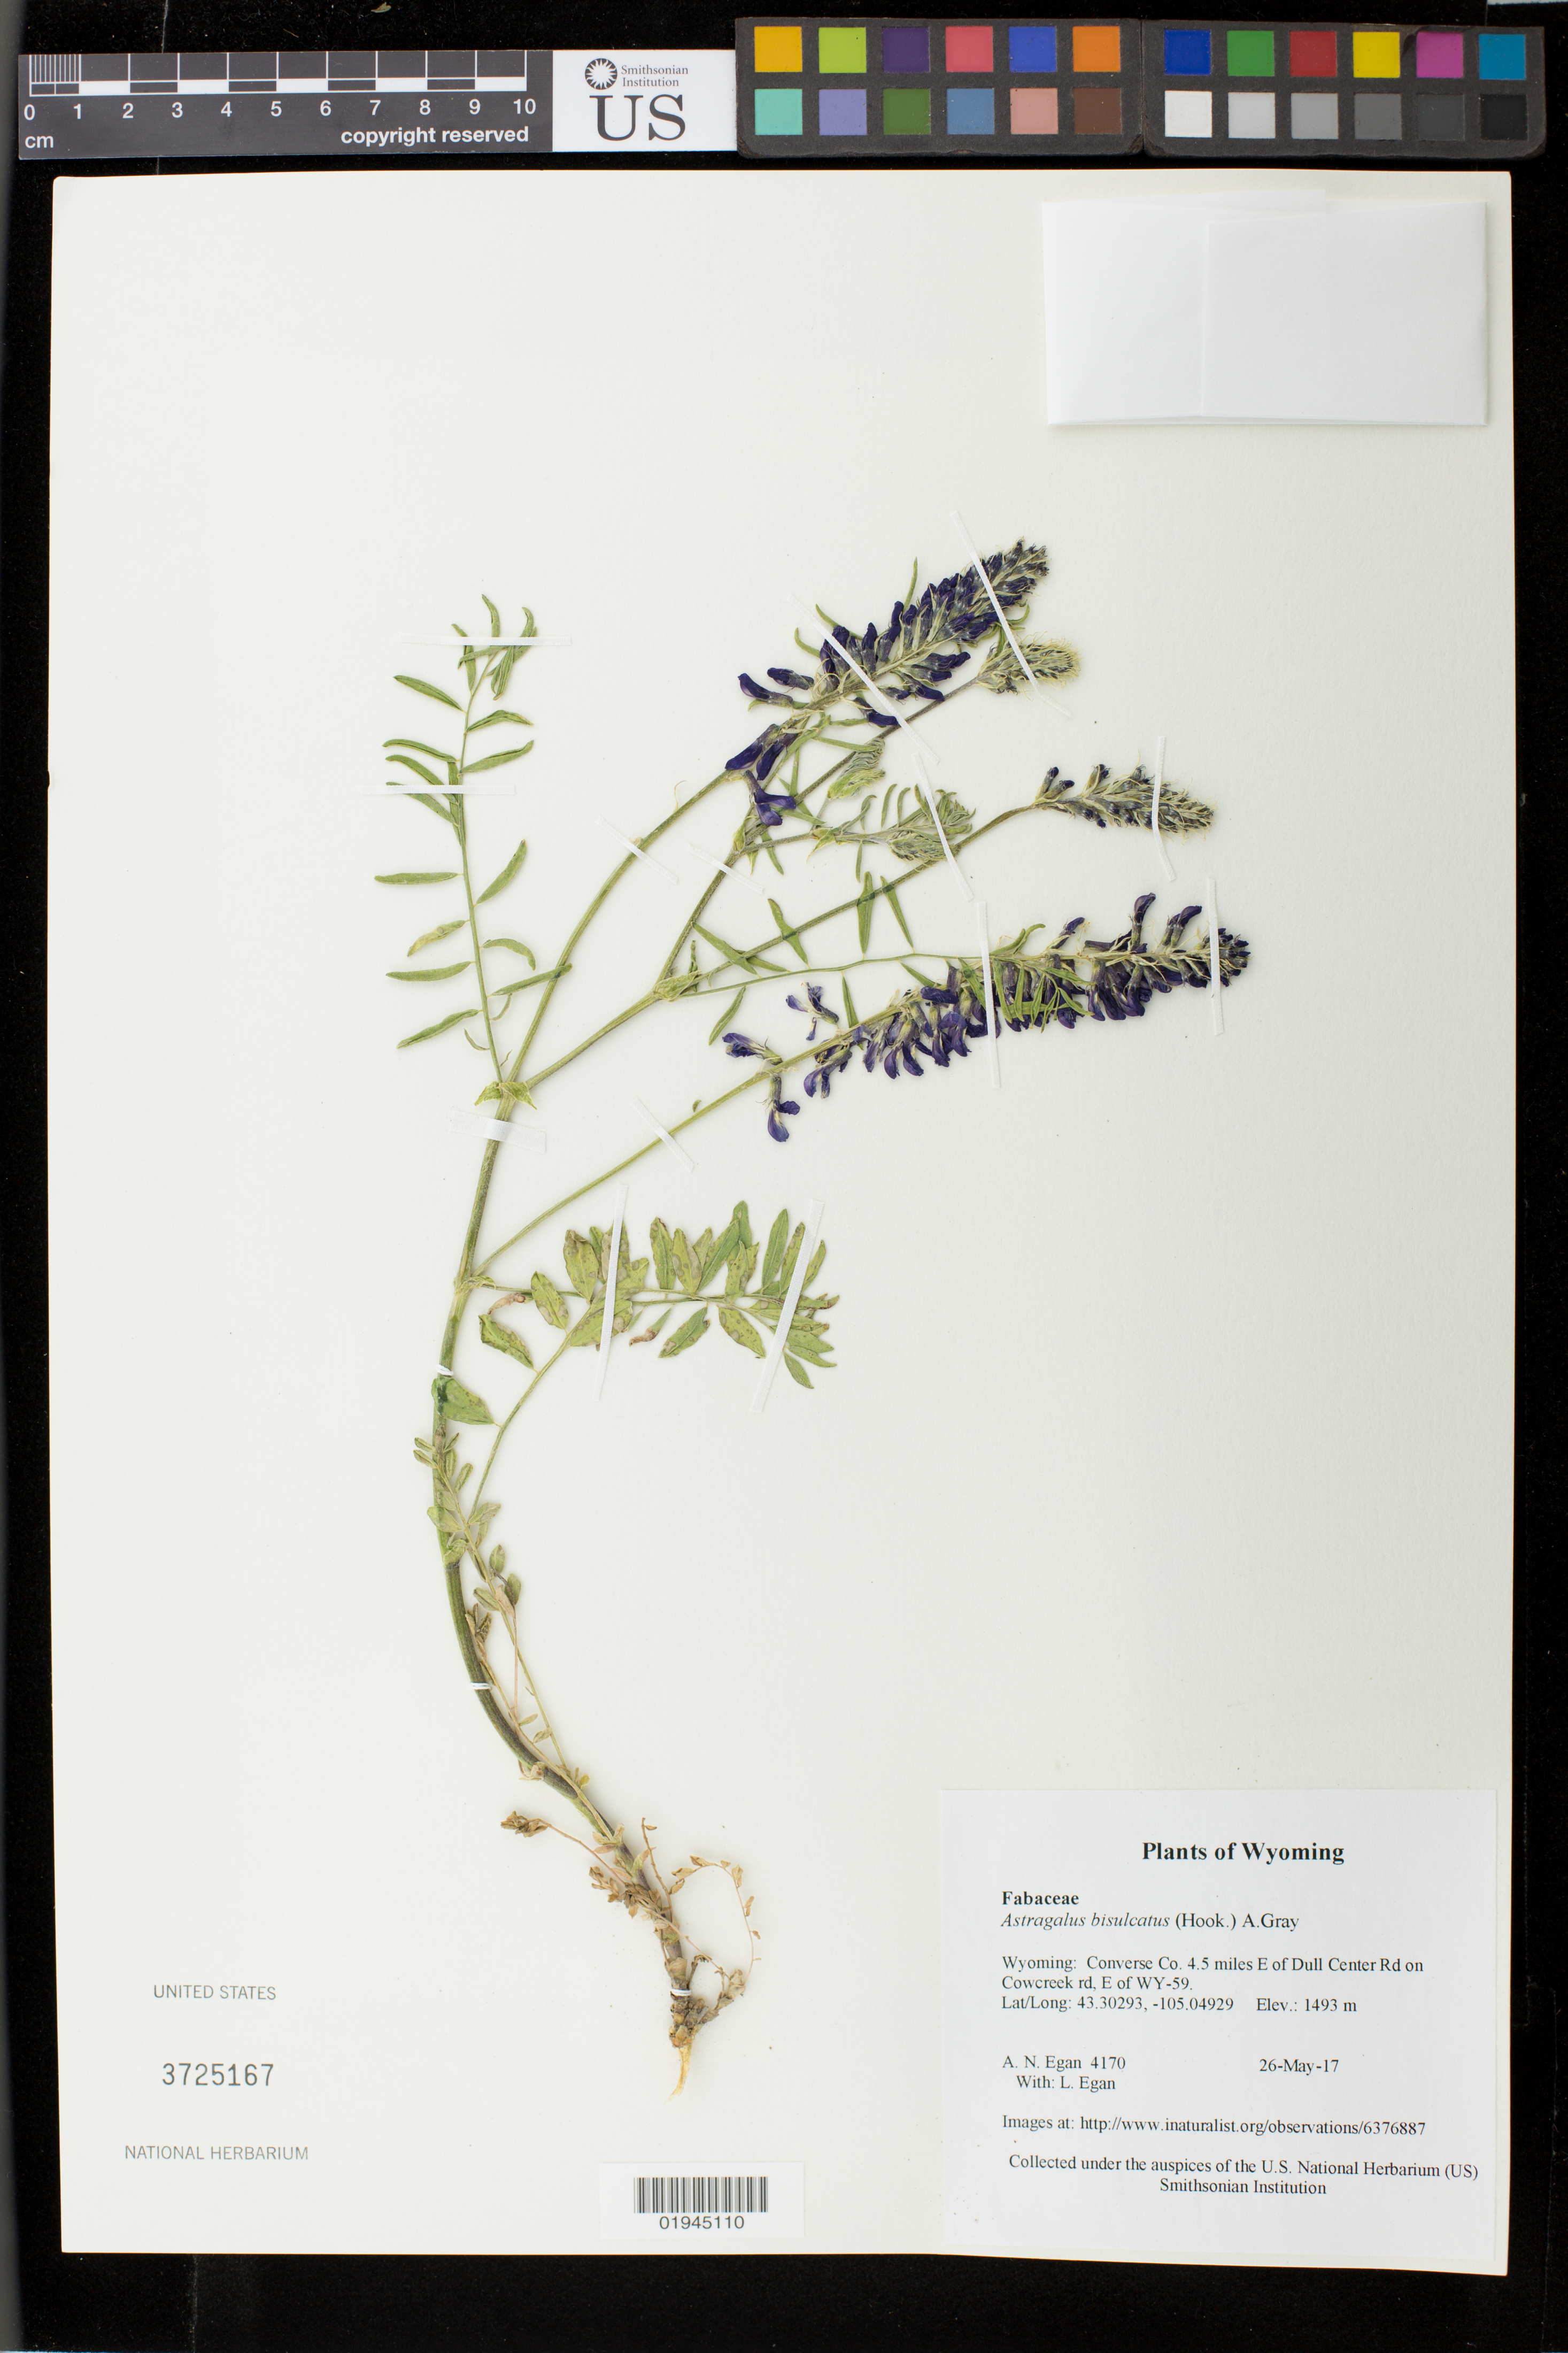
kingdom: Plantae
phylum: Tracheophyta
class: Magnoliopsida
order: Fabales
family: Fabaceae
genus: Astragalus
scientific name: Astragalus bisulcatus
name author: (Hook.) A. Gray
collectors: A. N. Egan & L. Egan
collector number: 4170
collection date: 2017-05-26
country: United States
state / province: Wyoming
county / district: Converse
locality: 4.5 miles E of Dull Center Rd on Cowcreek rd, E of WY-59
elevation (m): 1493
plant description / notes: http://www.inaturalist.org/observations/6376887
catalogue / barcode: US 3725167